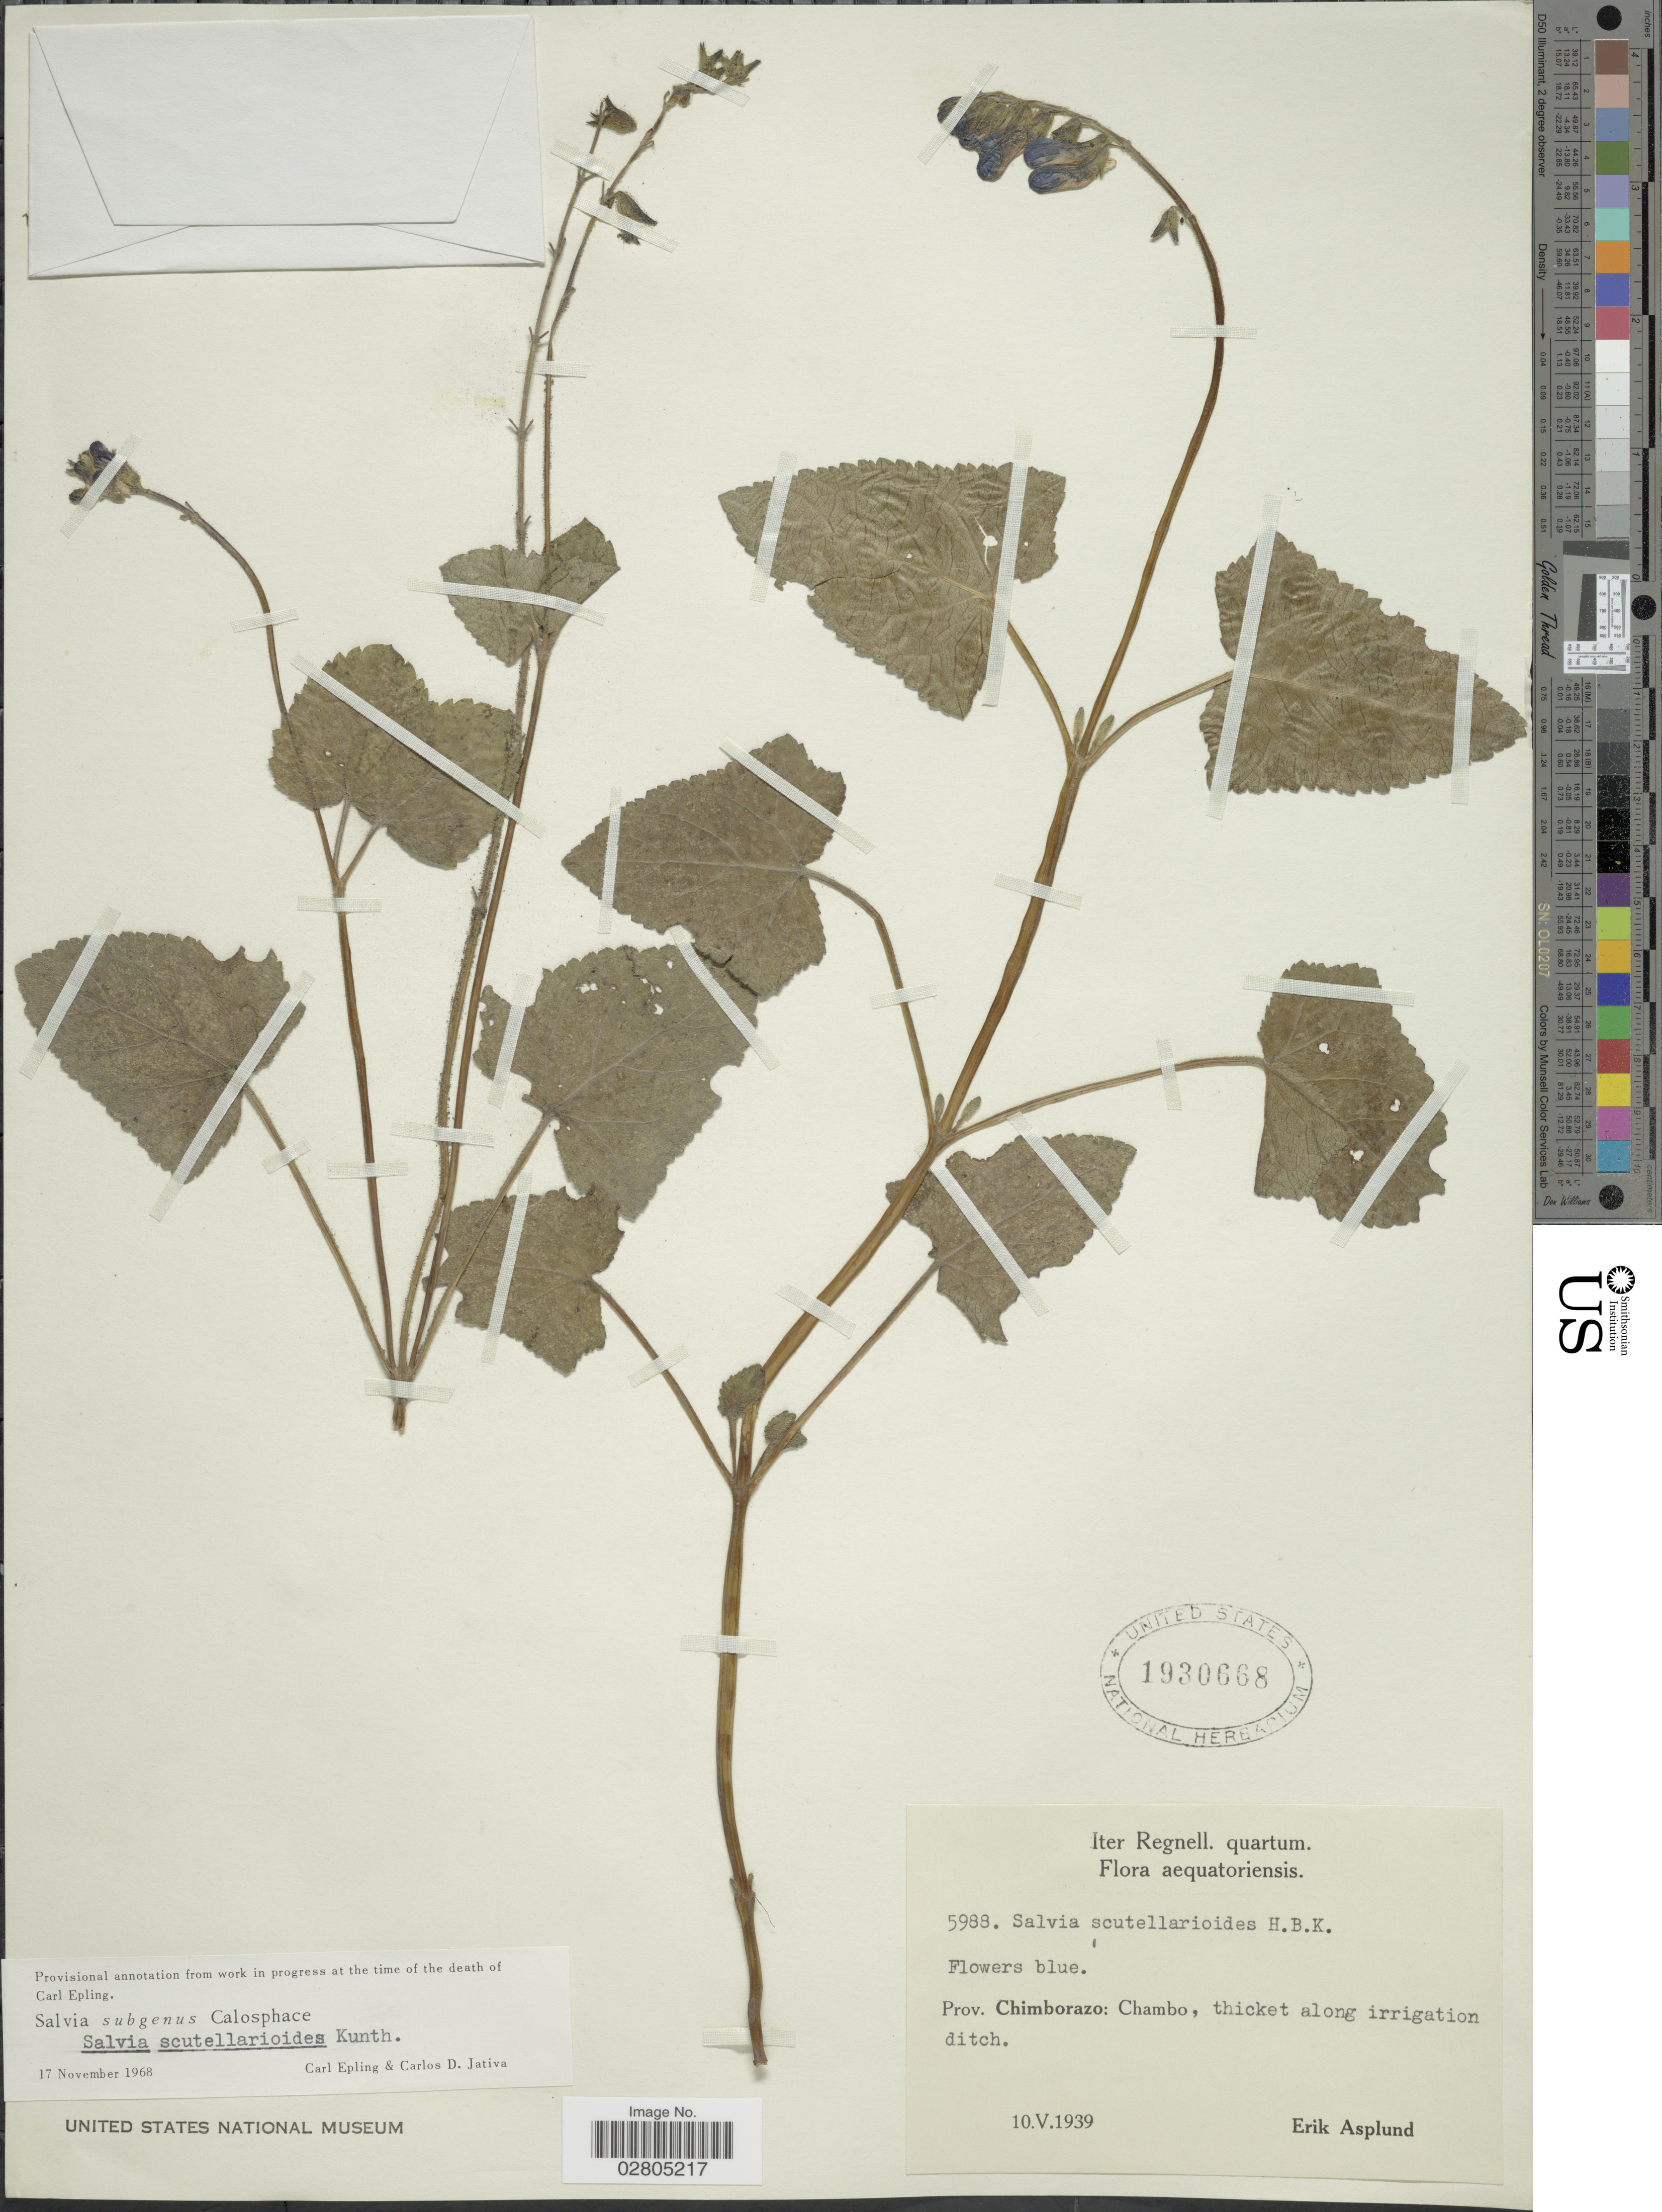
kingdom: Plantae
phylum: Tracheophyta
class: Magnoliopsida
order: Lamiales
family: Lamiaceae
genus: Salvia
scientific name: Salvia scutellarioides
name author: Kunth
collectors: E. Asplund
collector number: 5988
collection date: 1939-05-10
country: Ecuador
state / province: Chimborazo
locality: Chambo.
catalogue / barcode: US 1930668